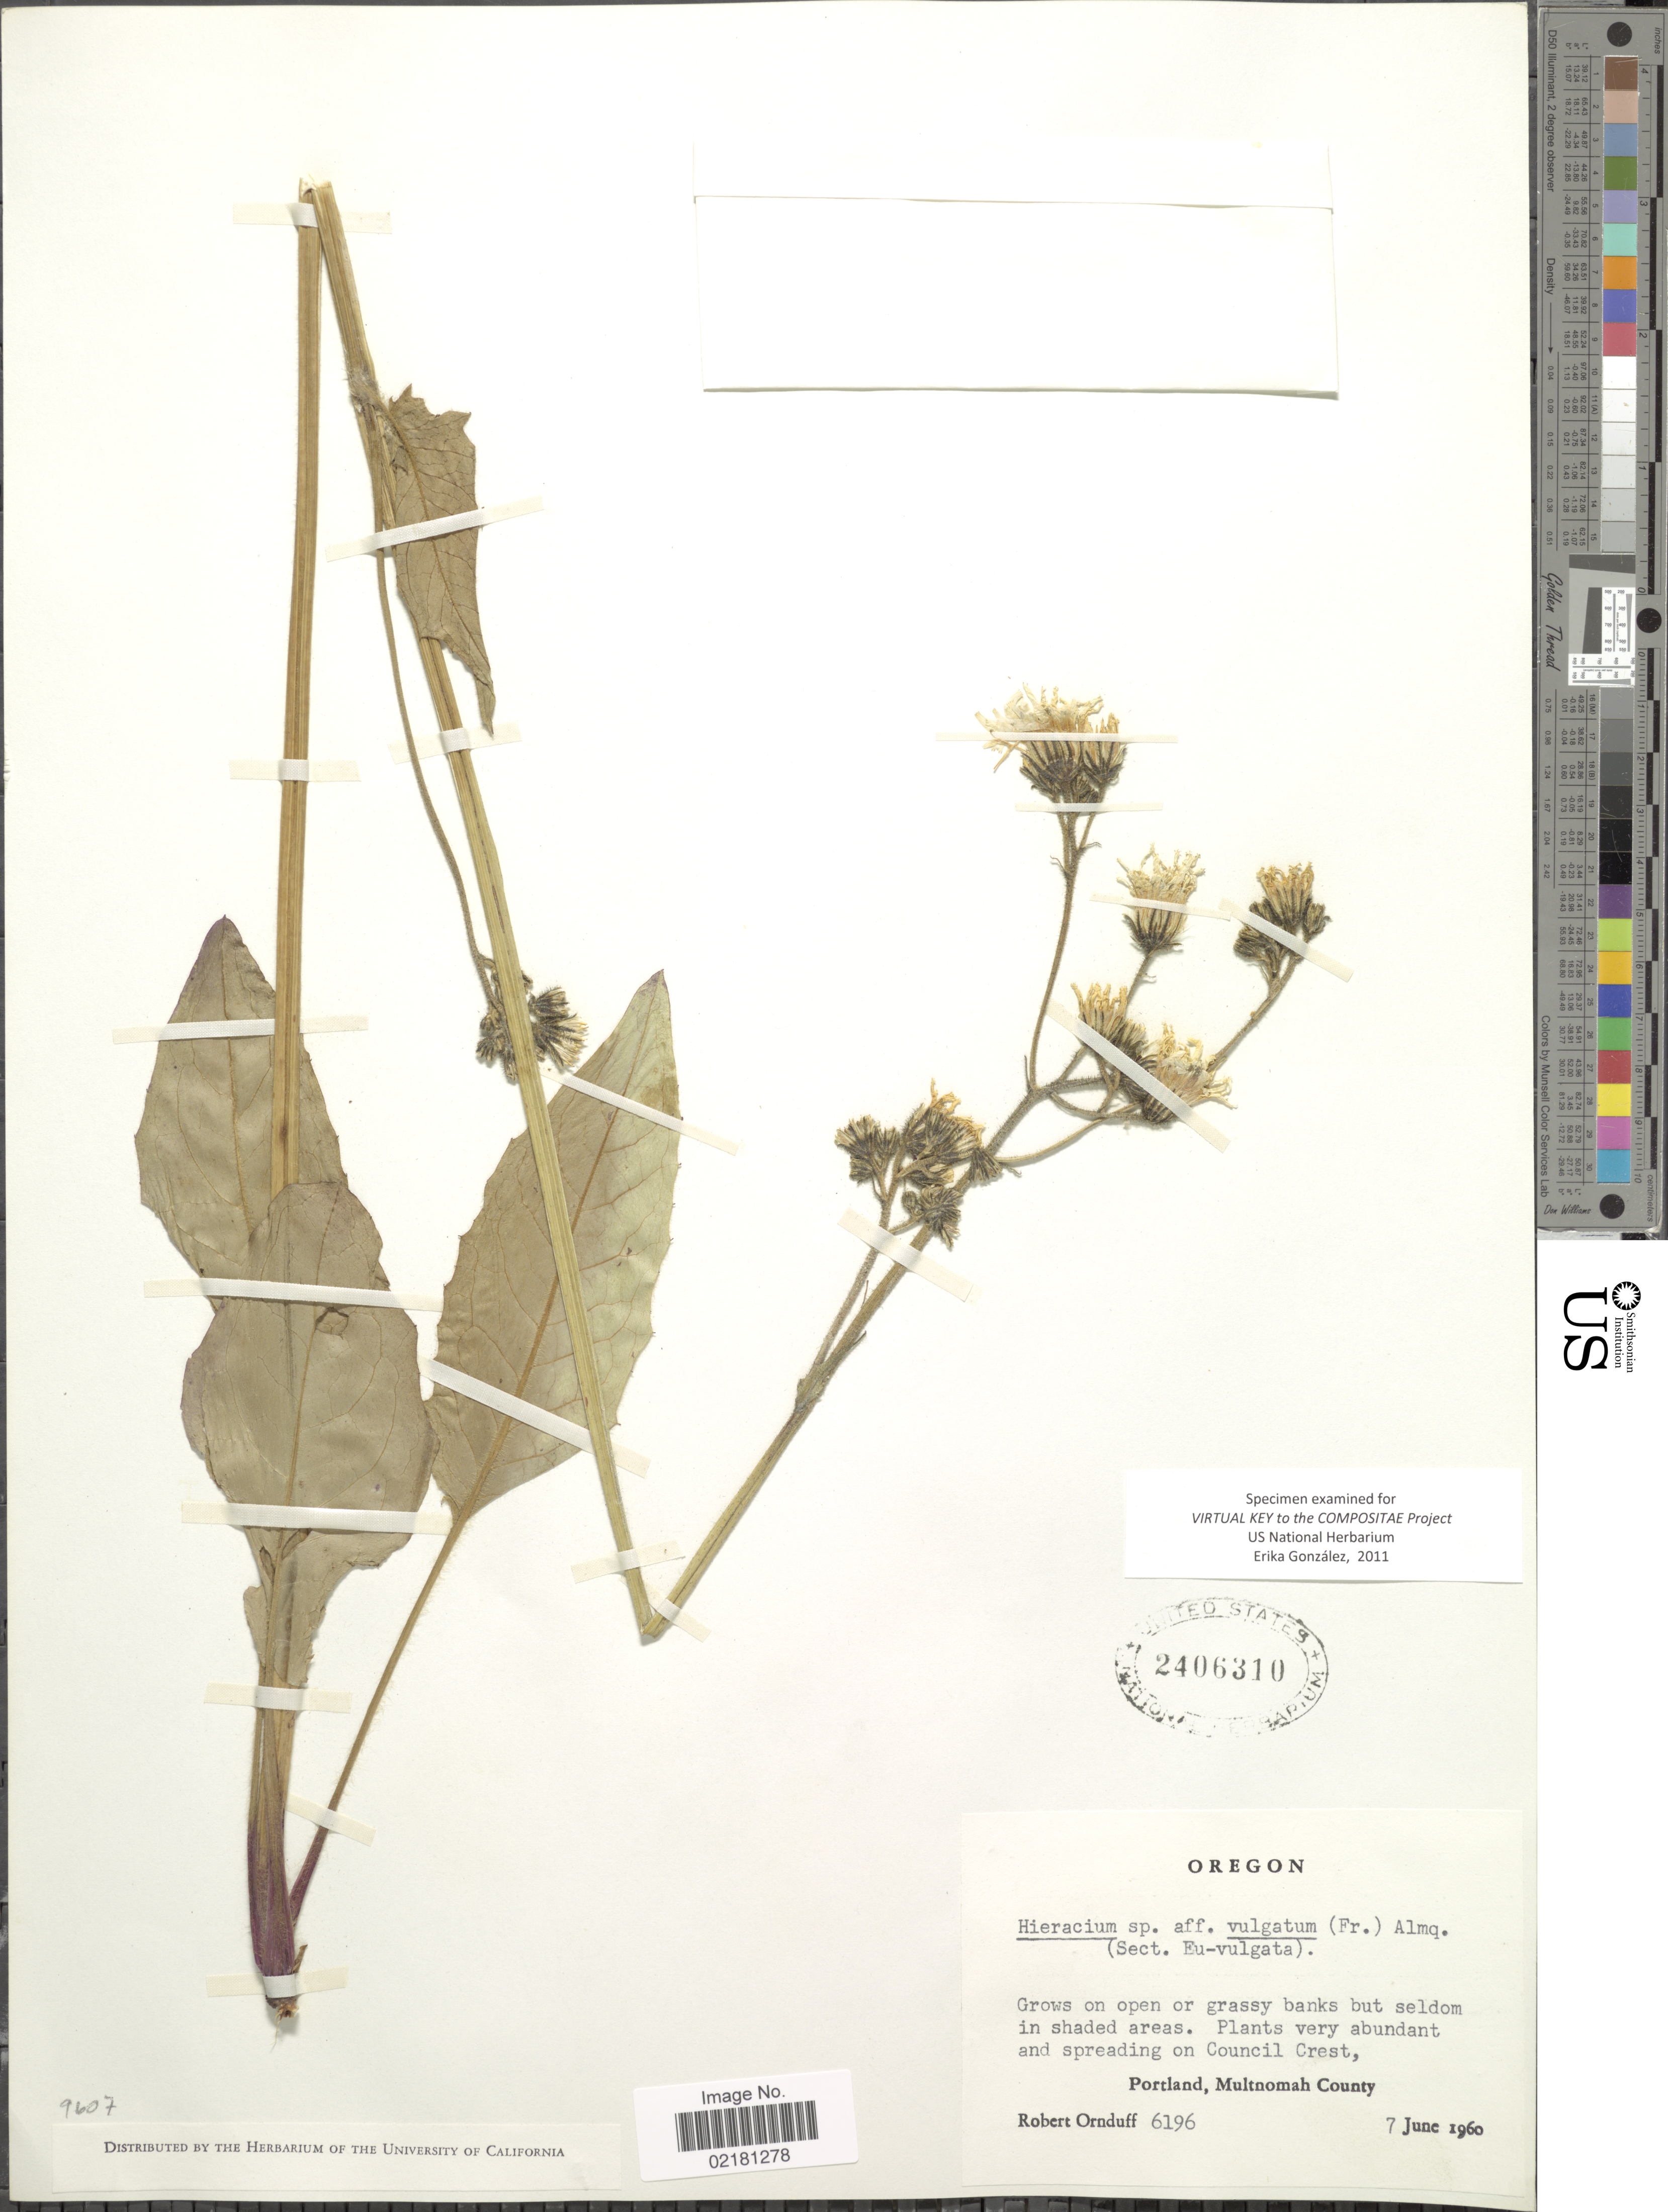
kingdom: Plantae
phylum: Tracheophyta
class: Magnoliopsida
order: Asterales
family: Asteraceae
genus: Hieracium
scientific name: Hieracium lachenalii subsp. cruenifolium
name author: (Dahlst. & Lübeck) Zahn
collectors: R. Ornduff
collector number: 6196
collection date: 1960-06-07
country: United States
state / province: Oregon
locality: On open or grassy banks but seldom in shaded areas, spreading on Counsil Crest, Portland, Multnomah County.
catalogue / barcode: US 2406310